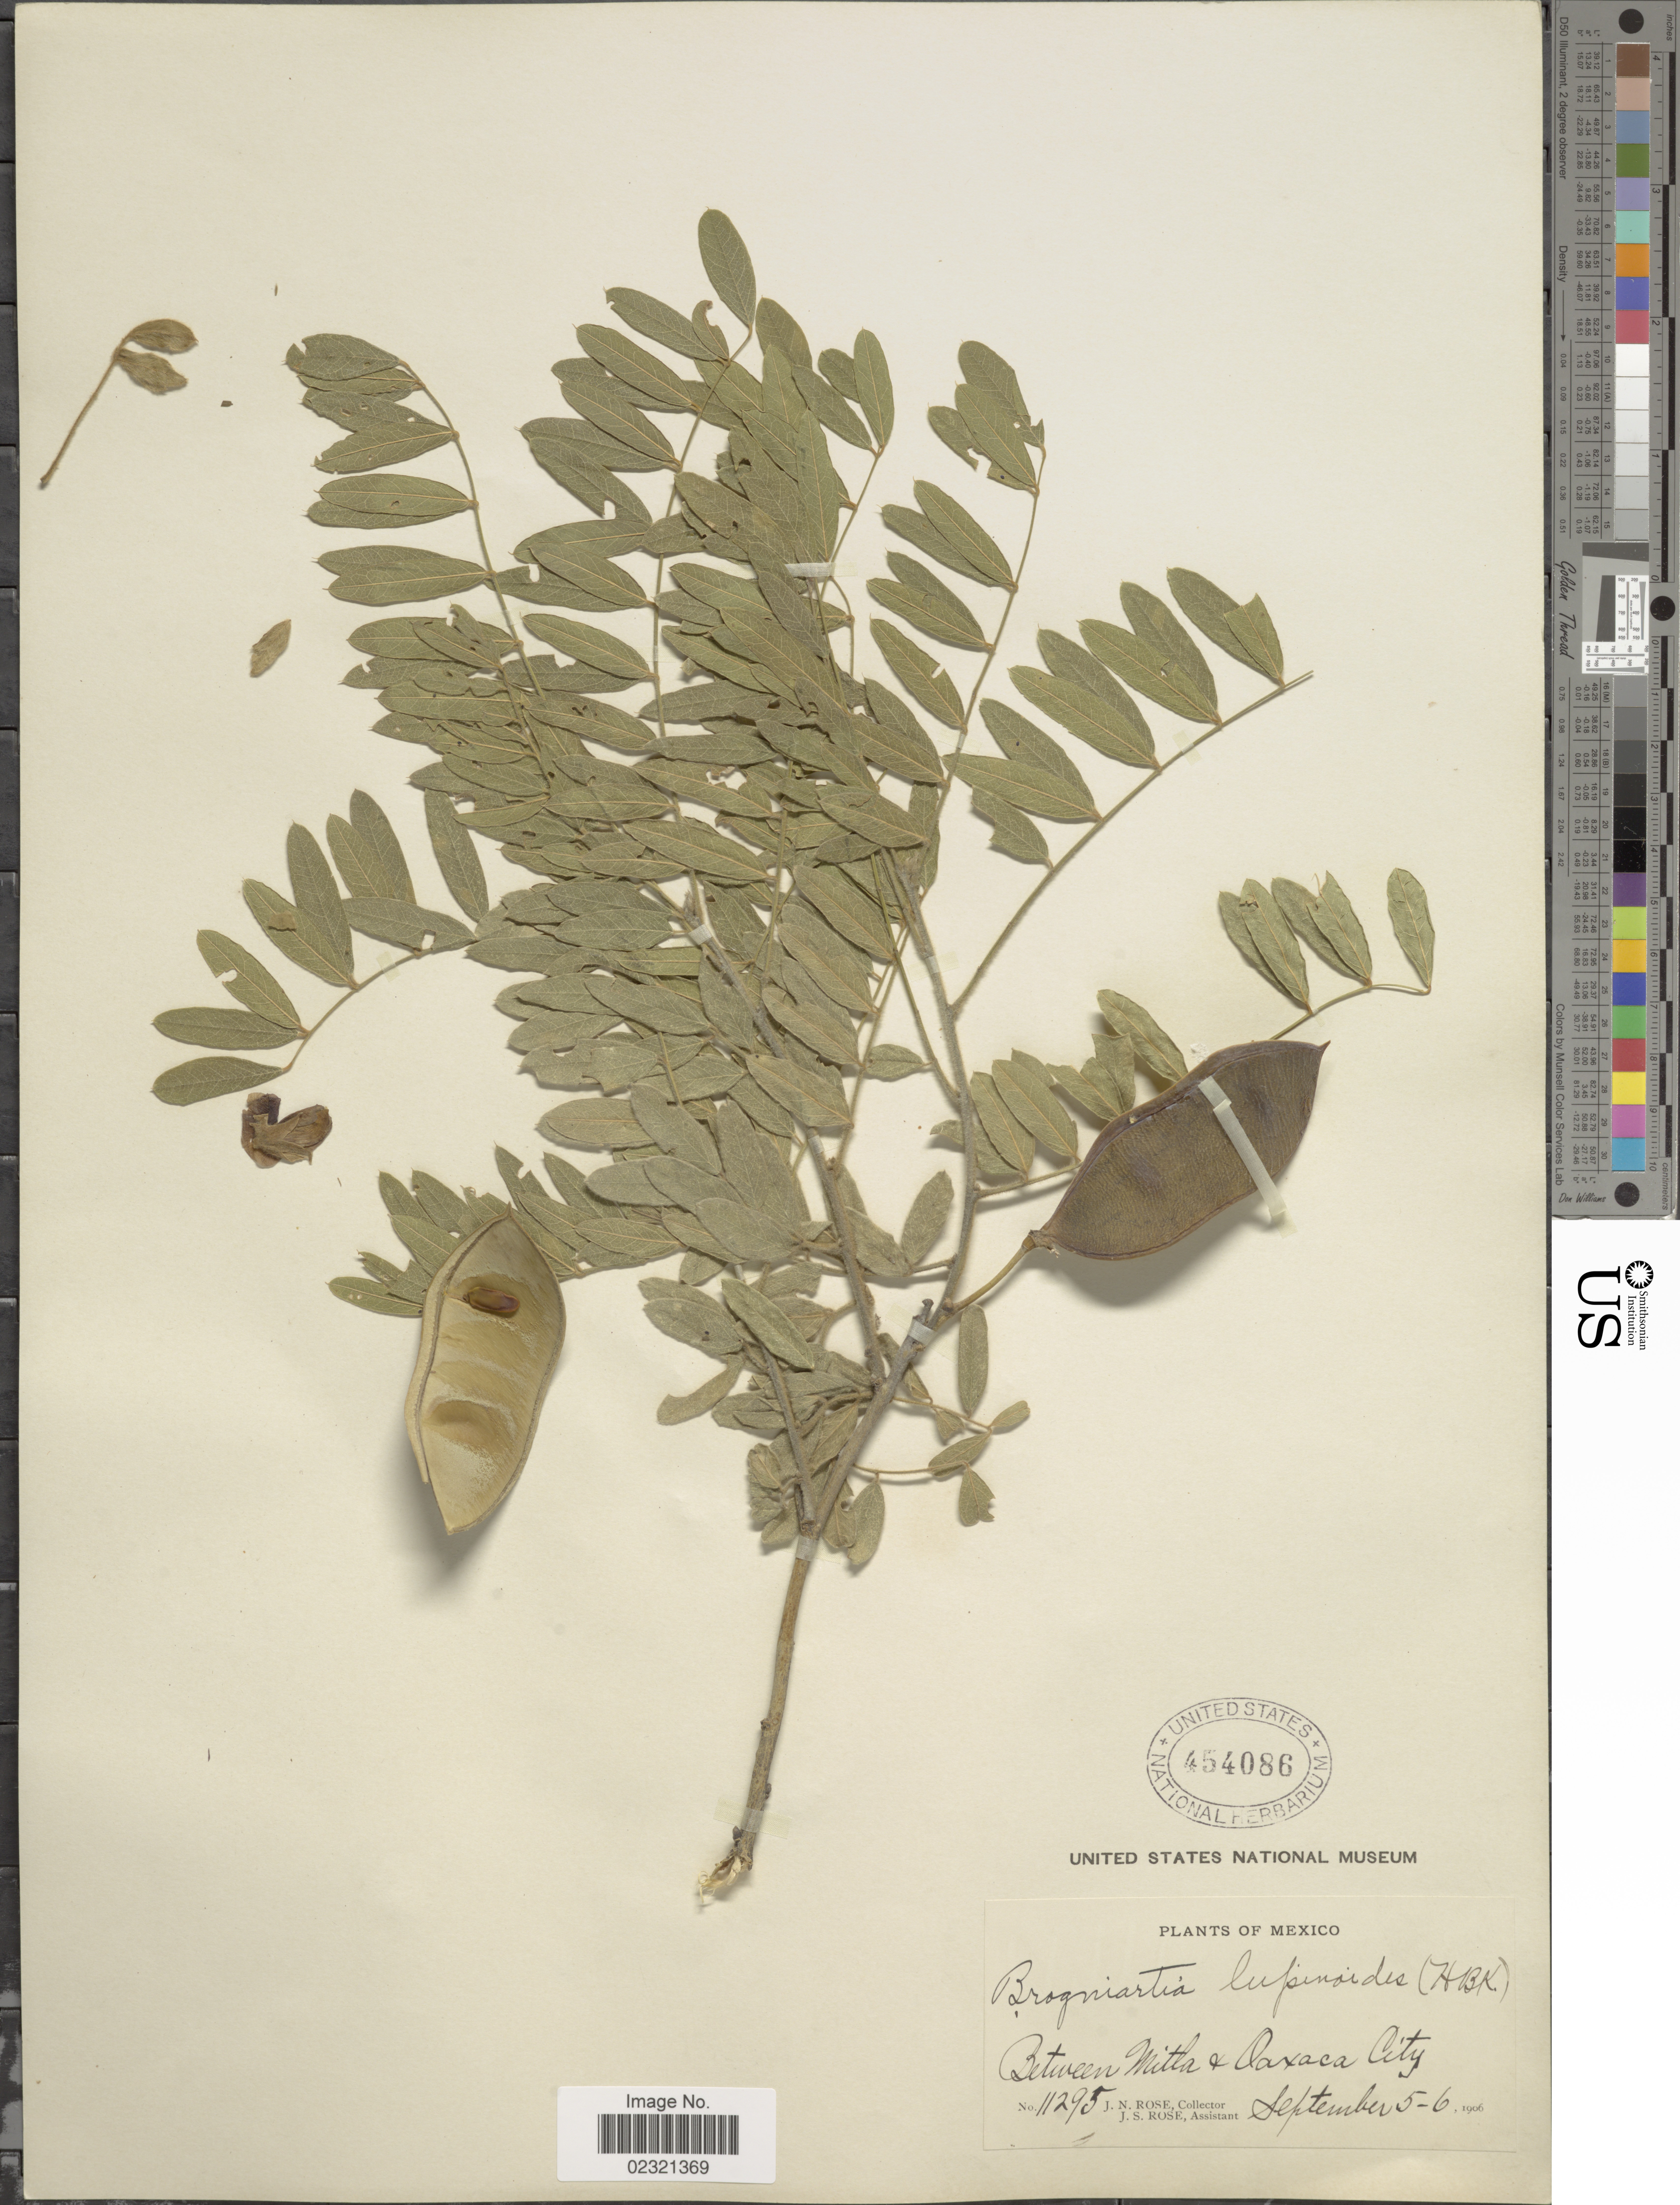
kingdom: Plantae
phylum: Tracheophyta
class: Magnoliopsida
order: Fabales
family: Fabaceae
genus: Brongniartia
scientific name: Brongniartia lupinoides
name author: (Kunth) Taub.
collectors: J. N. Rose & J. S. Rose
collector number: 11295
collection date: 1906-09-05/1906-09-06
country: Mexico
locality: Between Mitla & Oaxaca City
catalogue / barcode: US 454086